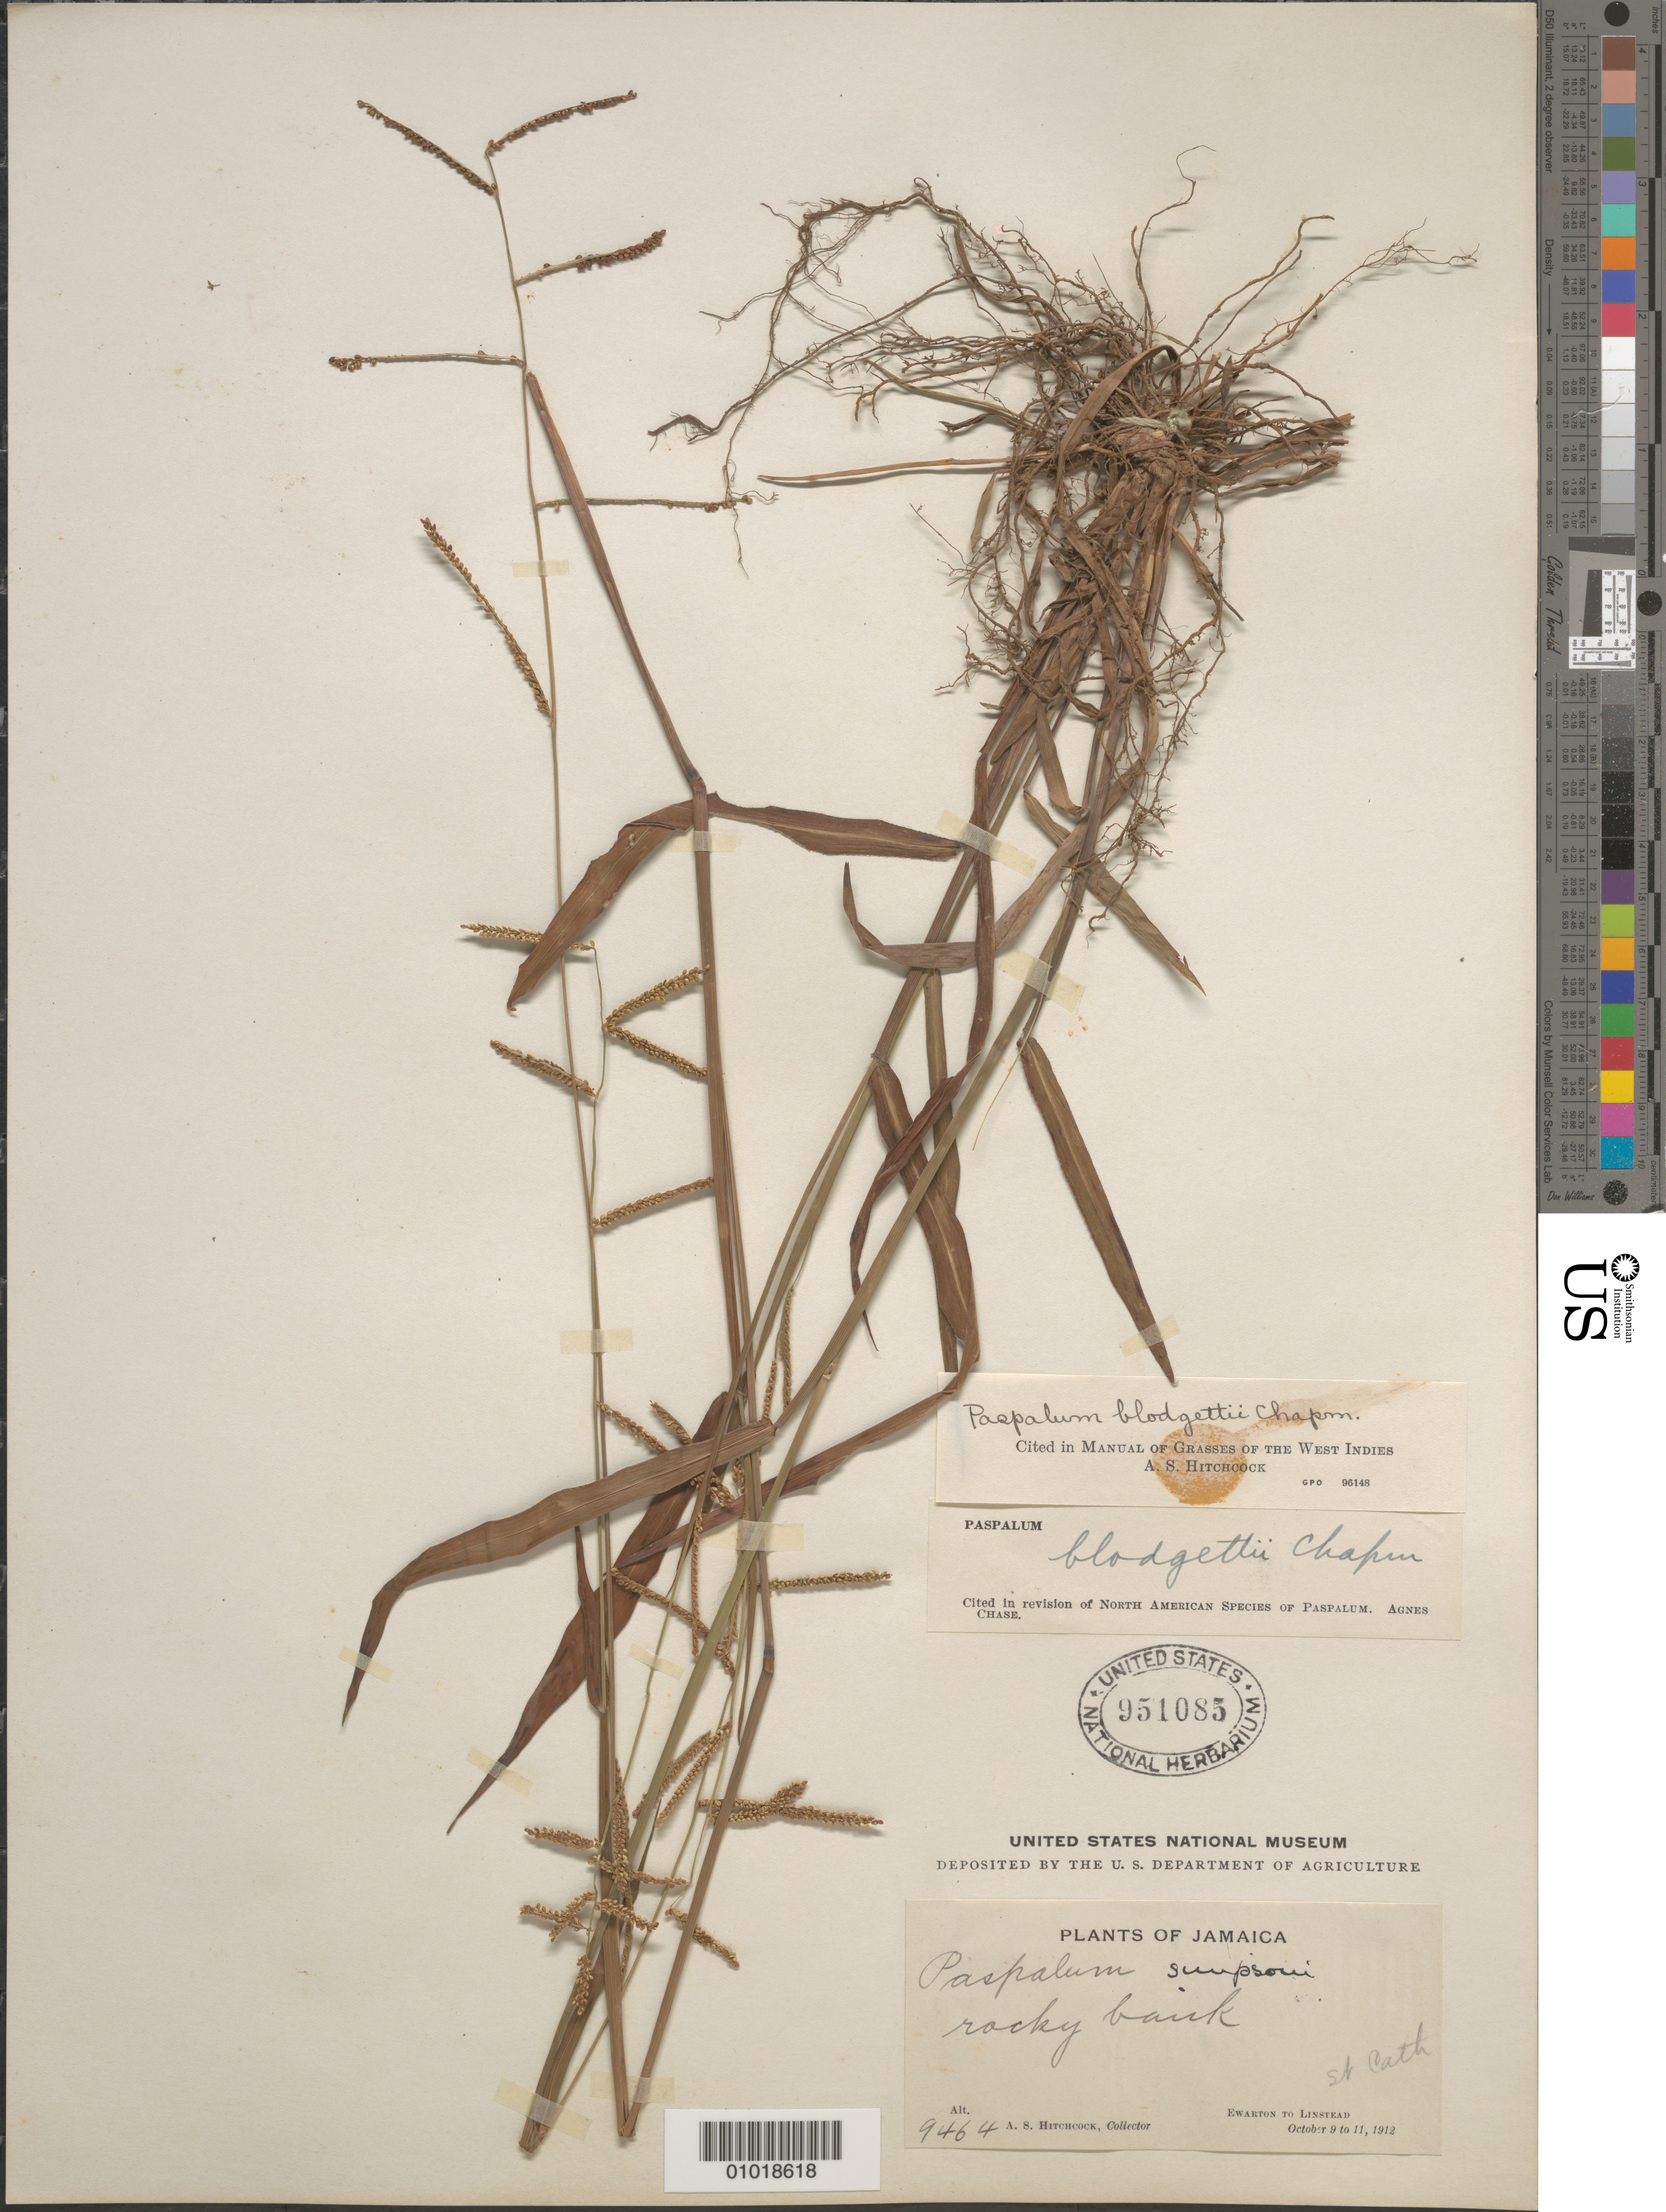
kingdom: Plantae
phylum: Tracheophyta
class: Liliopsida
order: Poales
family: Poaceae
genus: Paspalum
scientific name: Paspalum blodgettii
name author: Chapm.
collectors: A. S. Hitchcock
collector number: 9464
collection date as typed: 09 Oct 1912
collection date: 1912-10-09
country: Jamaica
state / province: Saint Catherine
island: Jamaica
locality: Rocky bank, Ewarton to Linstead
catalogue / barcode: US 951085